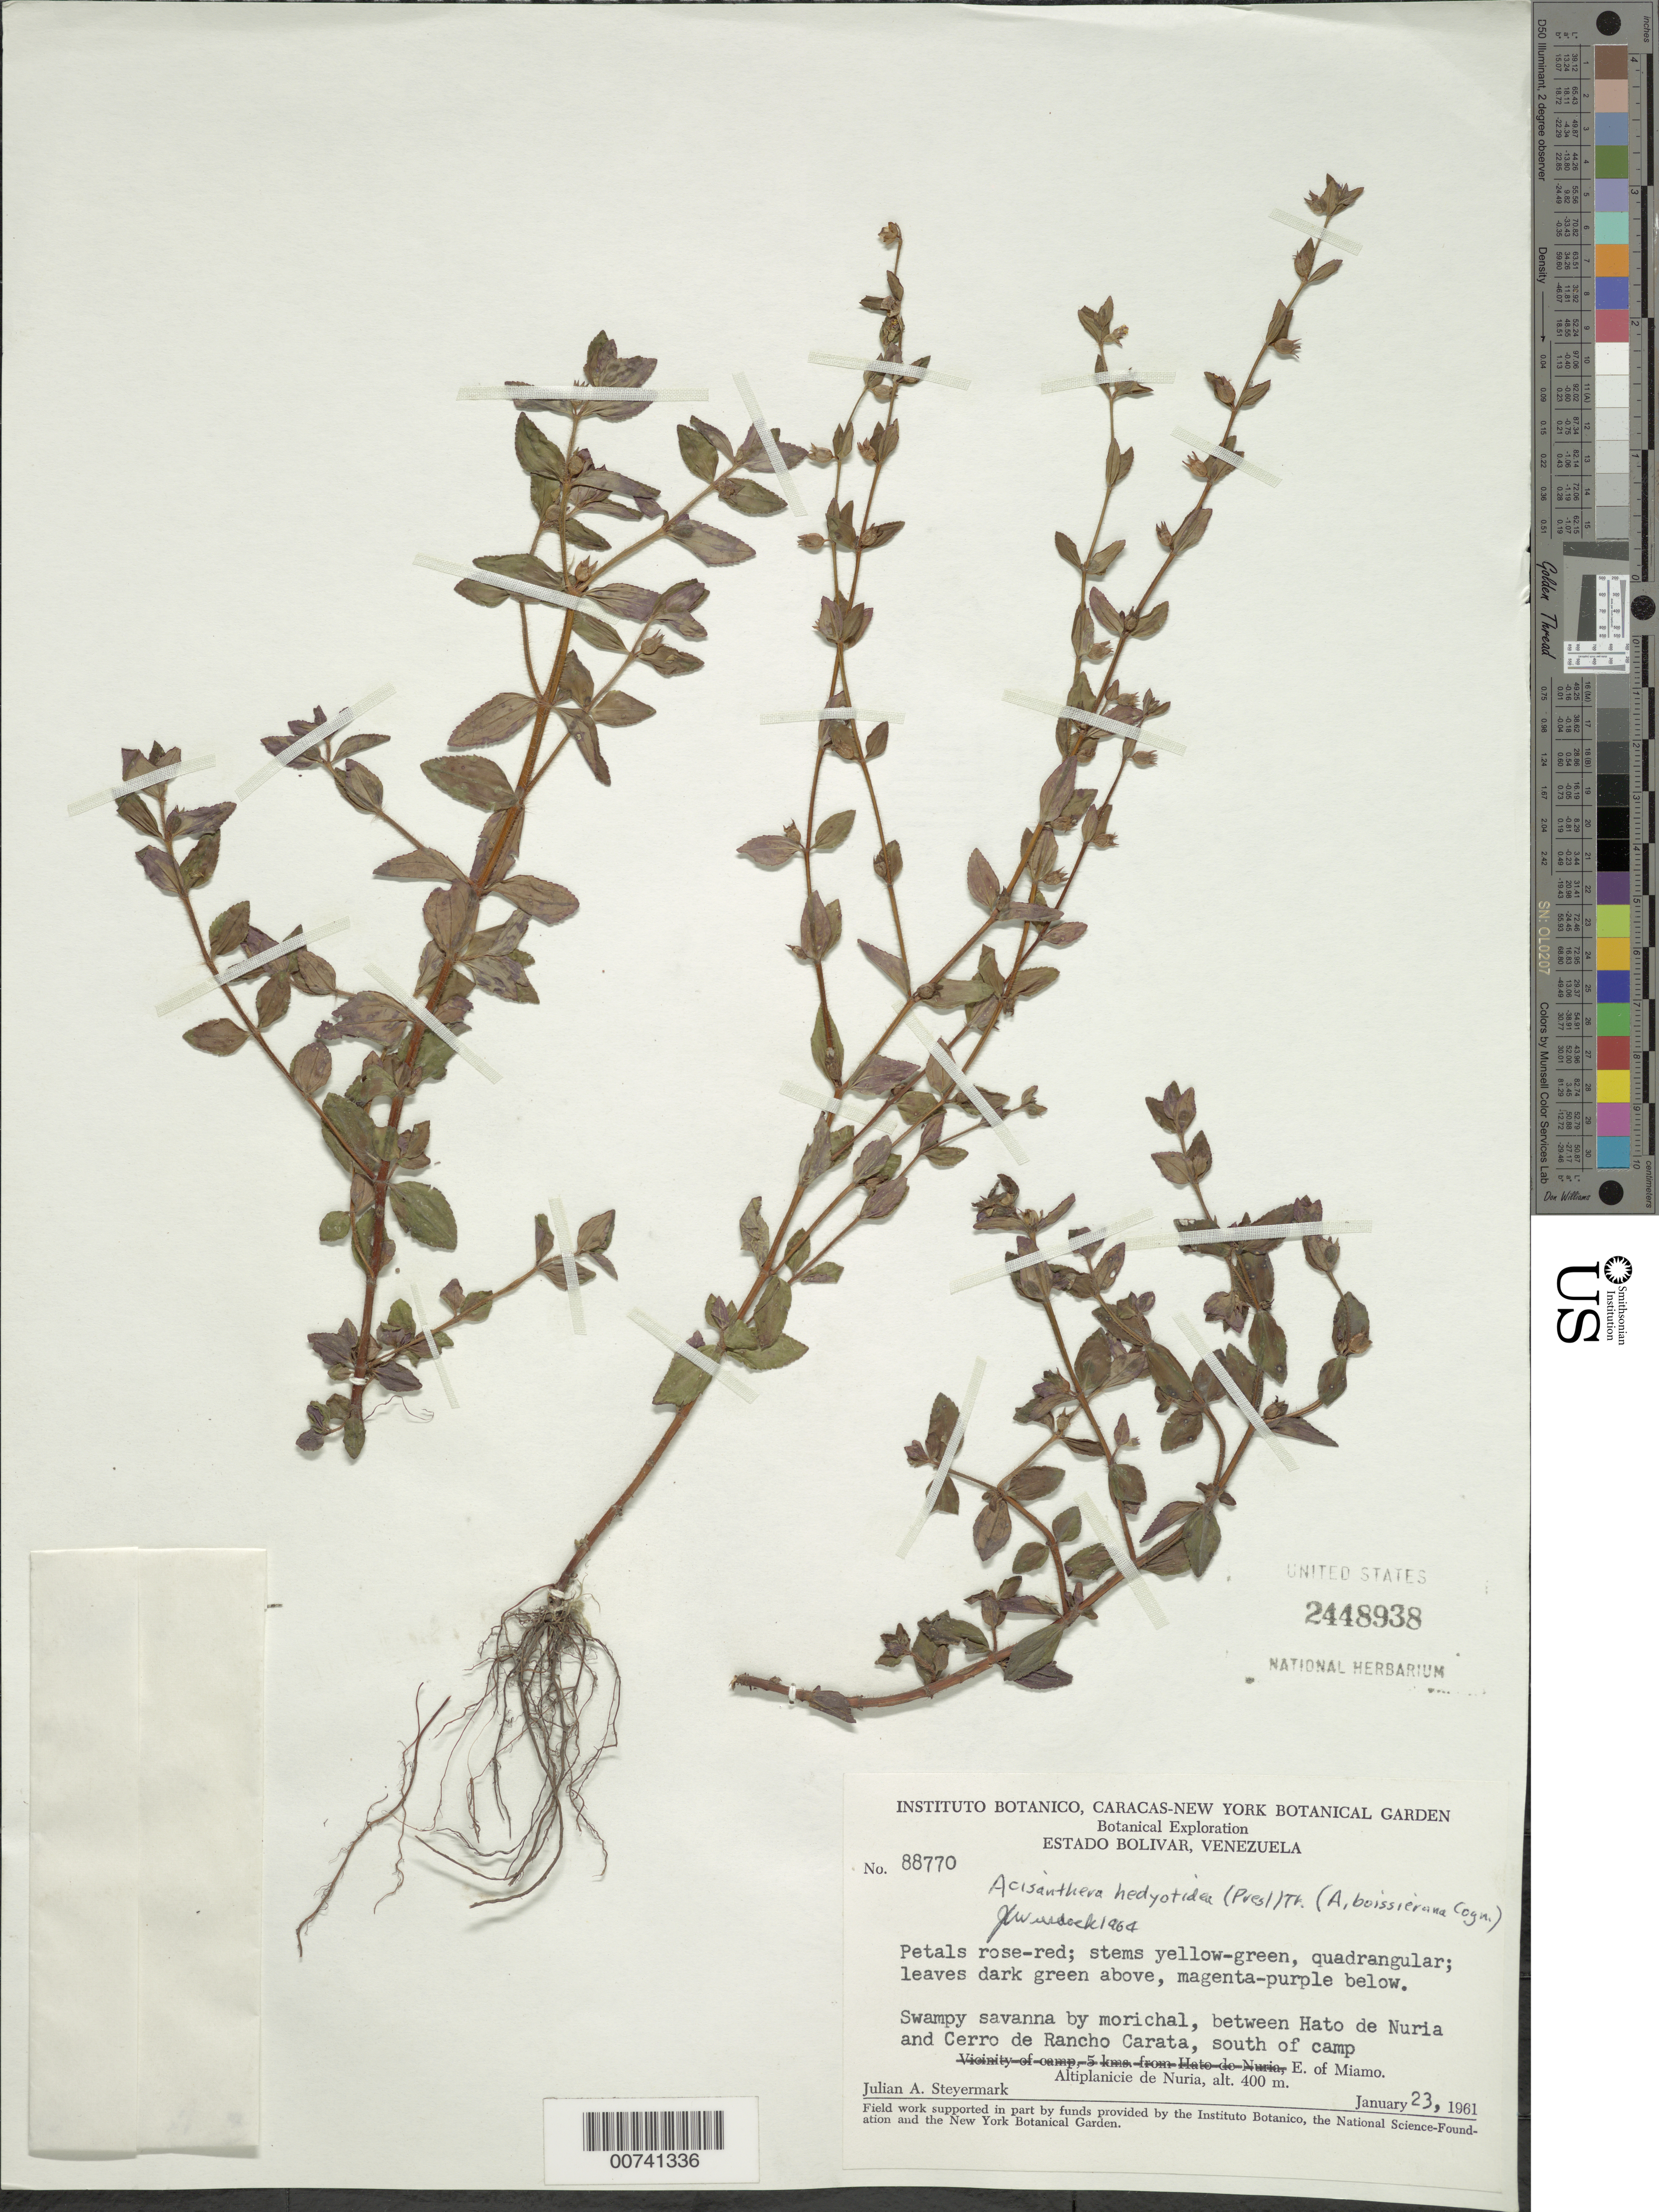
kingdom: Plantae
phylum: Tracheophyta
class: Magnoliopsida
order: Myrtales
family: Melastomataceae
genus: Dicrananthera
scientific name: Dicrananthera hedyotidea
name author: C. Presl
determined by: Nunes da Silva, Diego, (RB), Jardim Botanico do Rio de Janeiro - Herbario (BRAZIL)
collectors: J. Steyermark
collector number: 88770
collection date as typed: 23-Jan-61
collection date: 1961-01-23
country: Venezuela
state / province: Bolívar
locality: Altiplanicie de Nuria, E of Miamo, between Hato de Nuria and Cerro de Rancho Carata, south of camp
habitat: Swampy savanna, by morichal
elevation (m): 400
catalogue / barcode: US 2448938